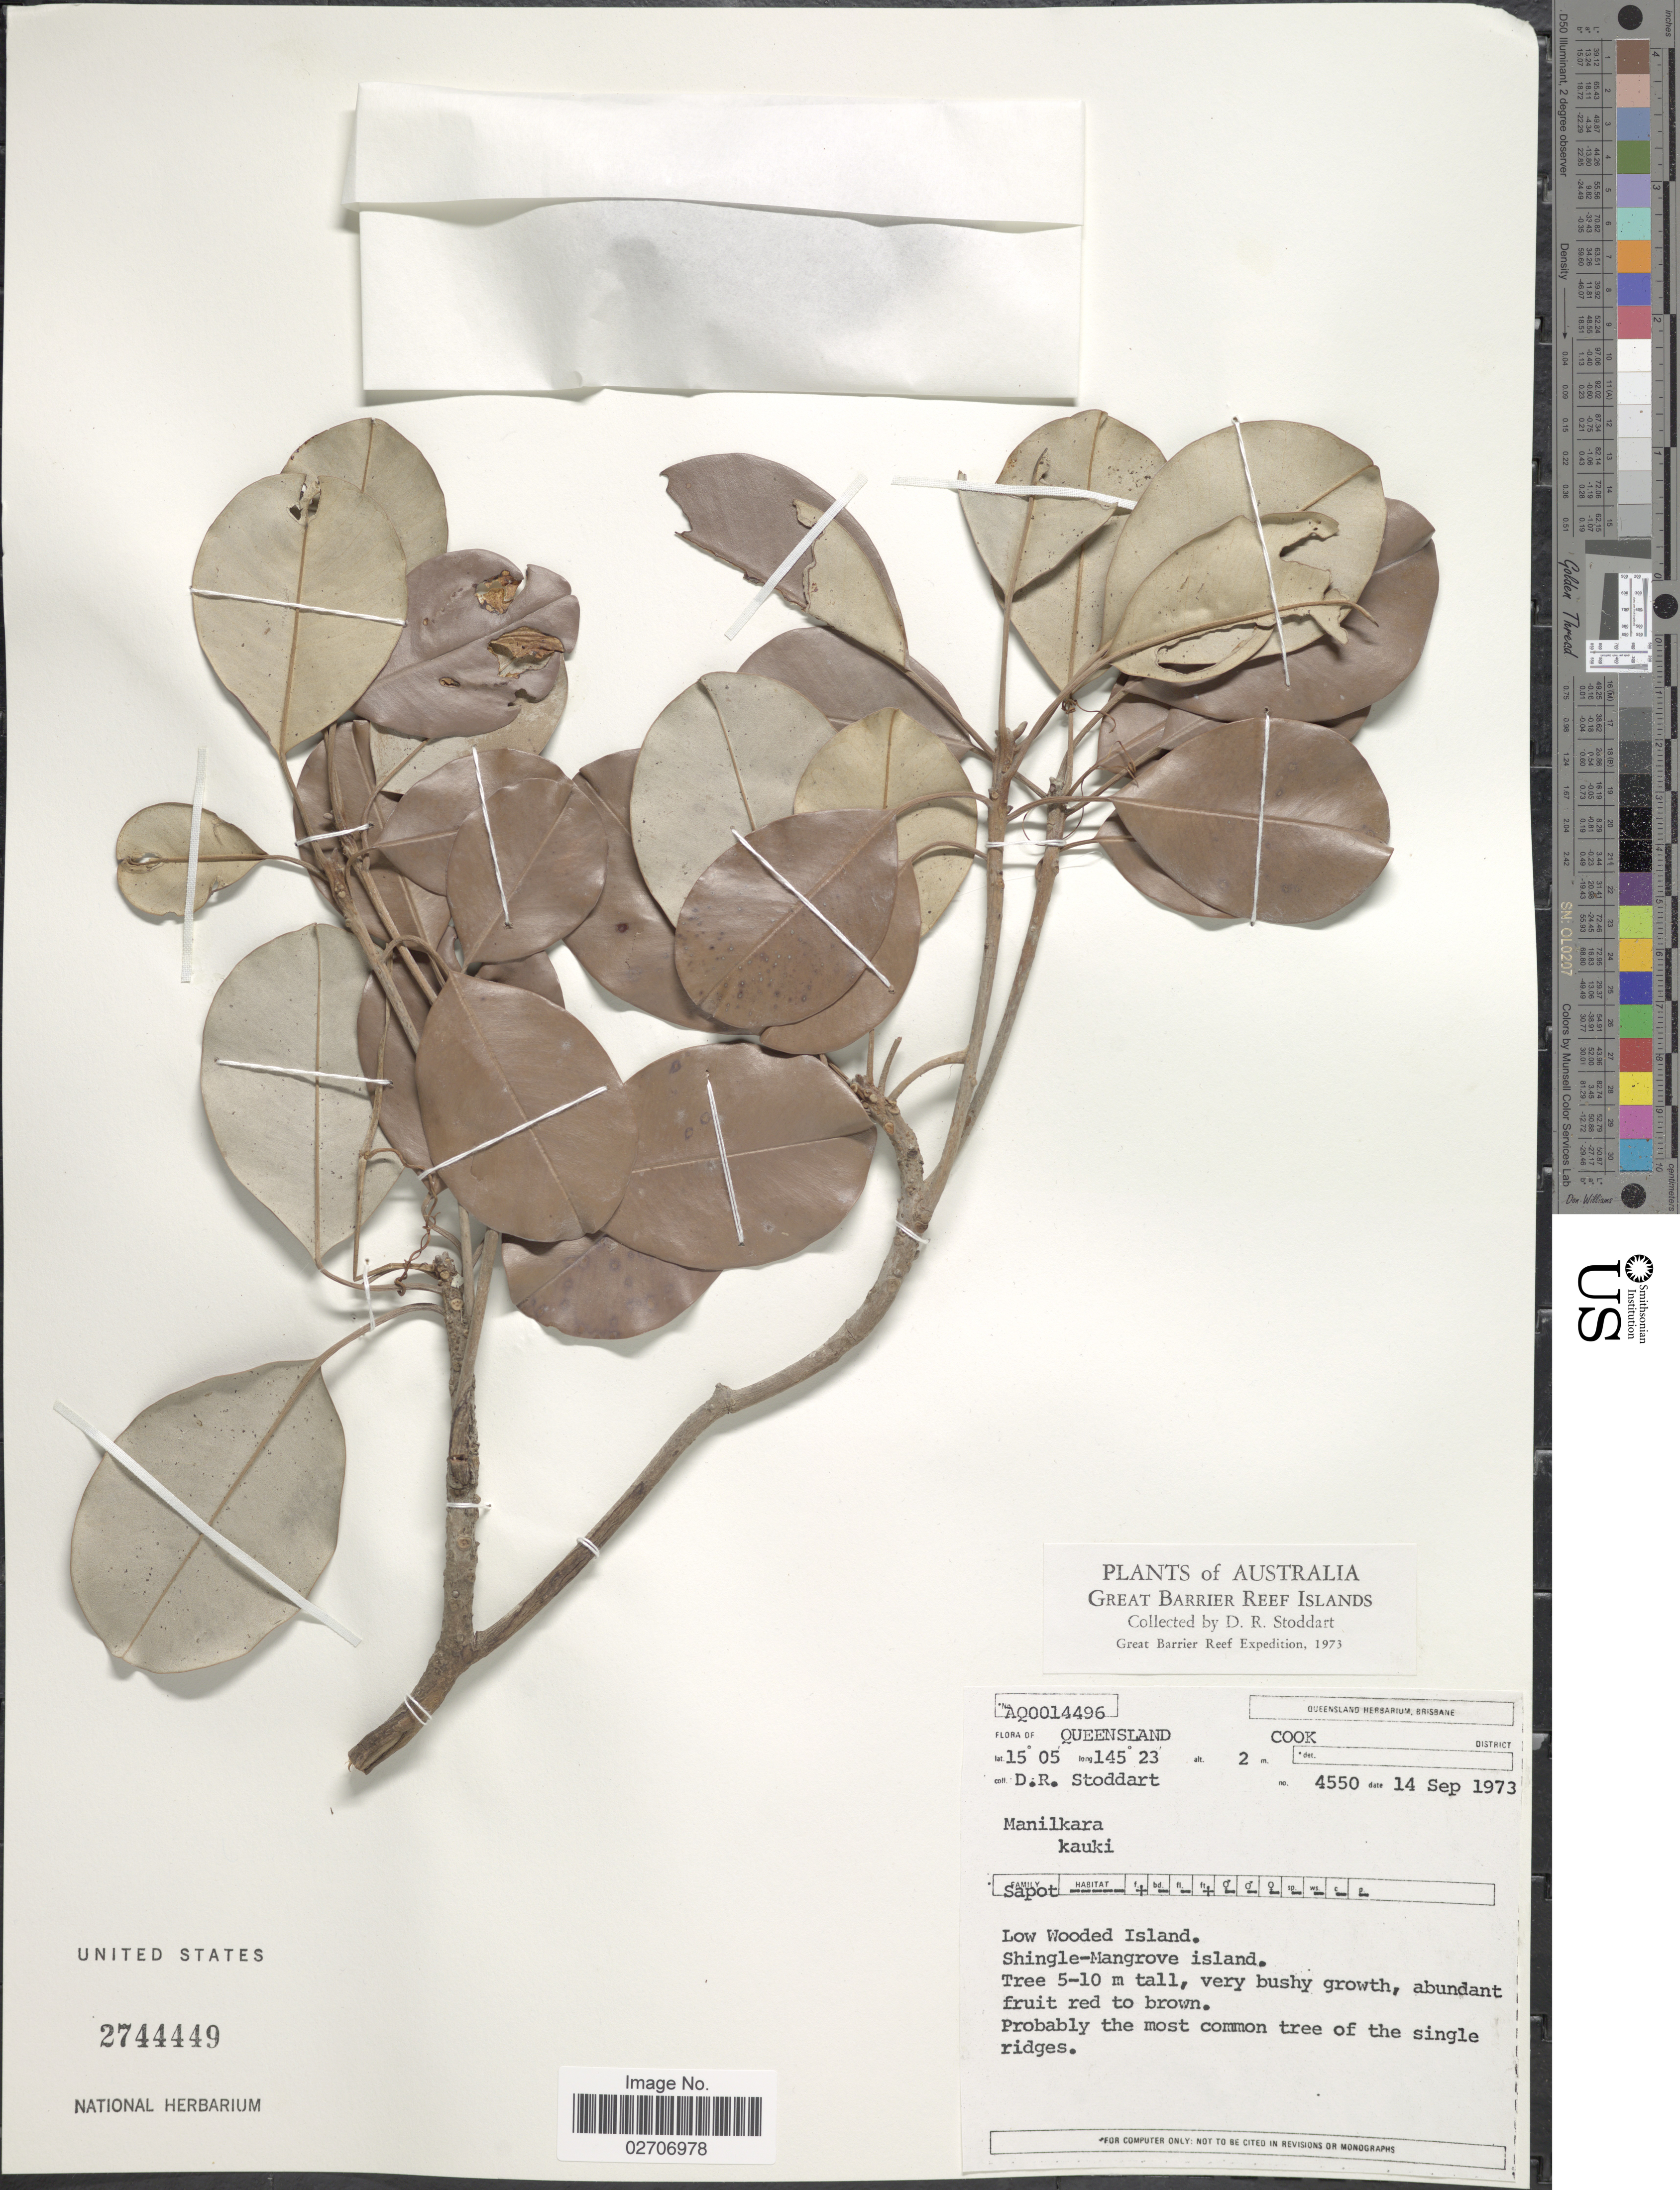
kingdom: Plantae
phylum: Tracheophyta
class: Magnoliopsida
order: Ericales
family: Sapotaceae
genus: Manilkara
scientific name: Manilkara kauki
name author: (L.) Dubard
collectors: D. R. Stoddart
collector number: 4550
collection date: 1973-09-14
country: Australia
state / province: Queensland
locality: Great Barrier Reef Islands, Cook District, Low Wooded Island. Shingle-Mangrove island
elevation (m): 2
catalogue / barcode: US 2744449